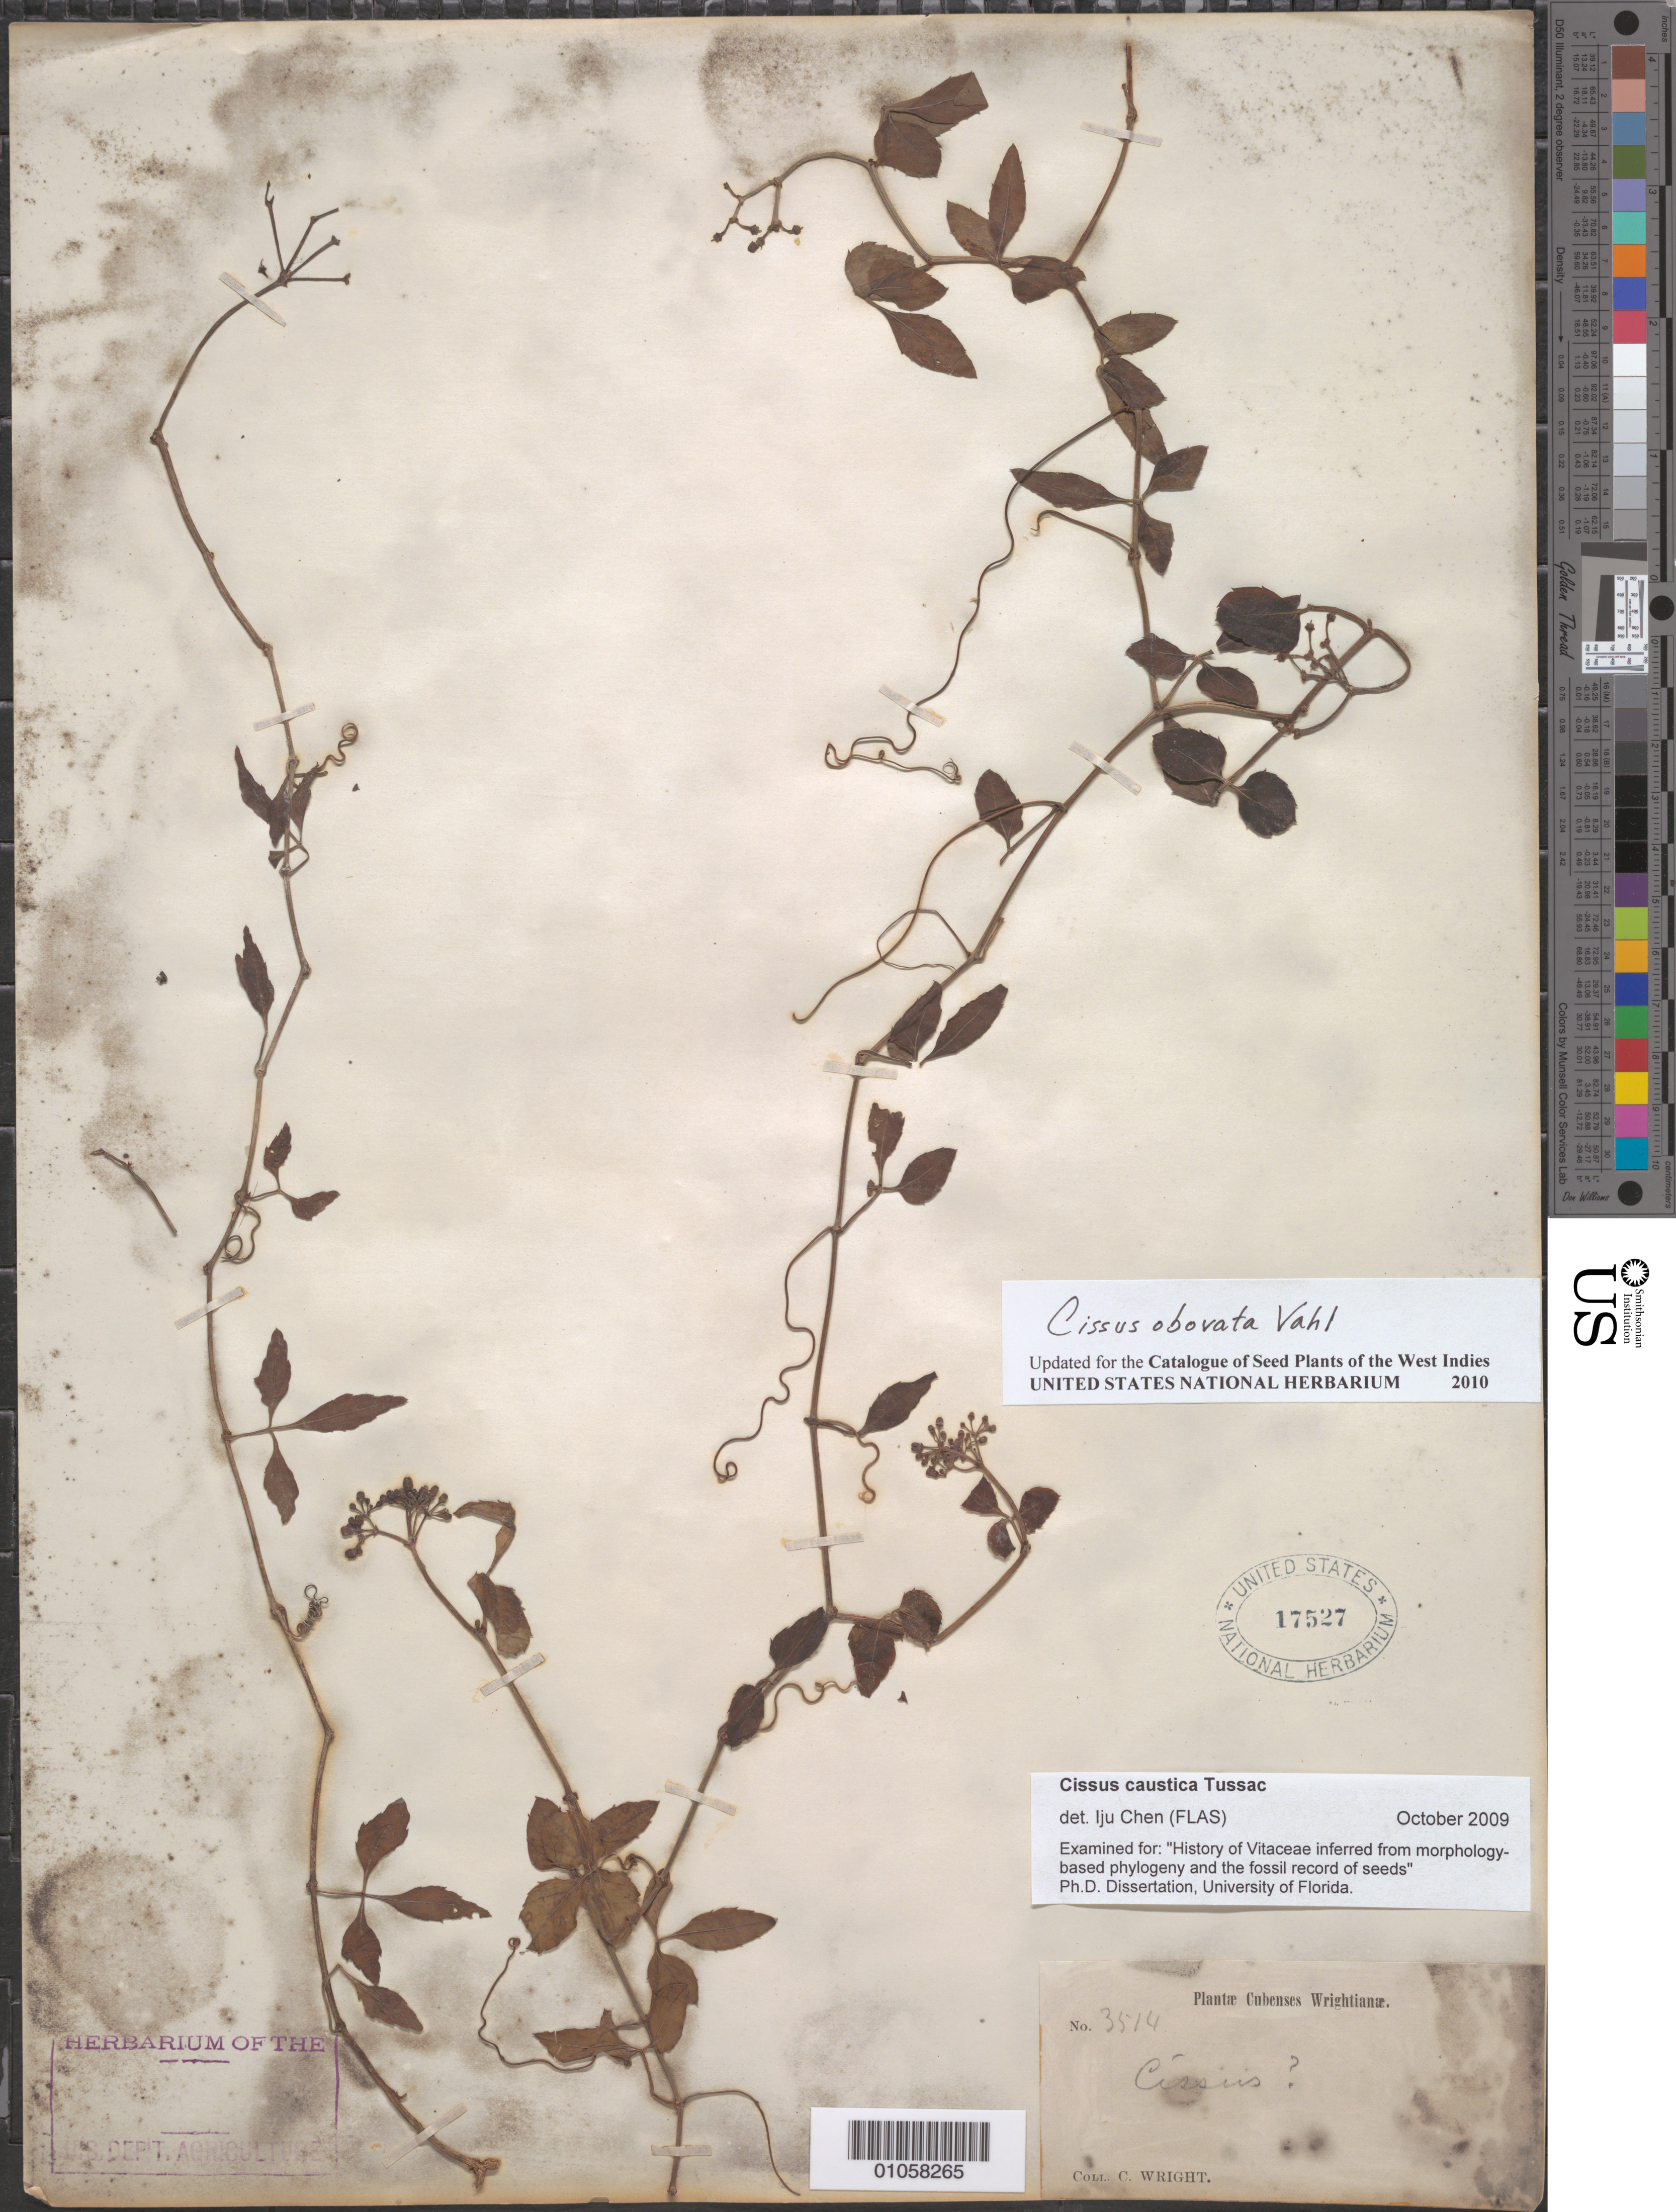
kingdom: Plantae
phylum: Tracheophyta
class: Magnoliopsida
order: Vitales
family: Vitaceae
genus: Cissus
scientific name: Cissus obovata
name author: Vahl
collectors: C. Wright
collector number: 3514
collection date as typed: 1800 to 1899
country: Cuba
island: Cuba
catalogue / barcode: US 17527